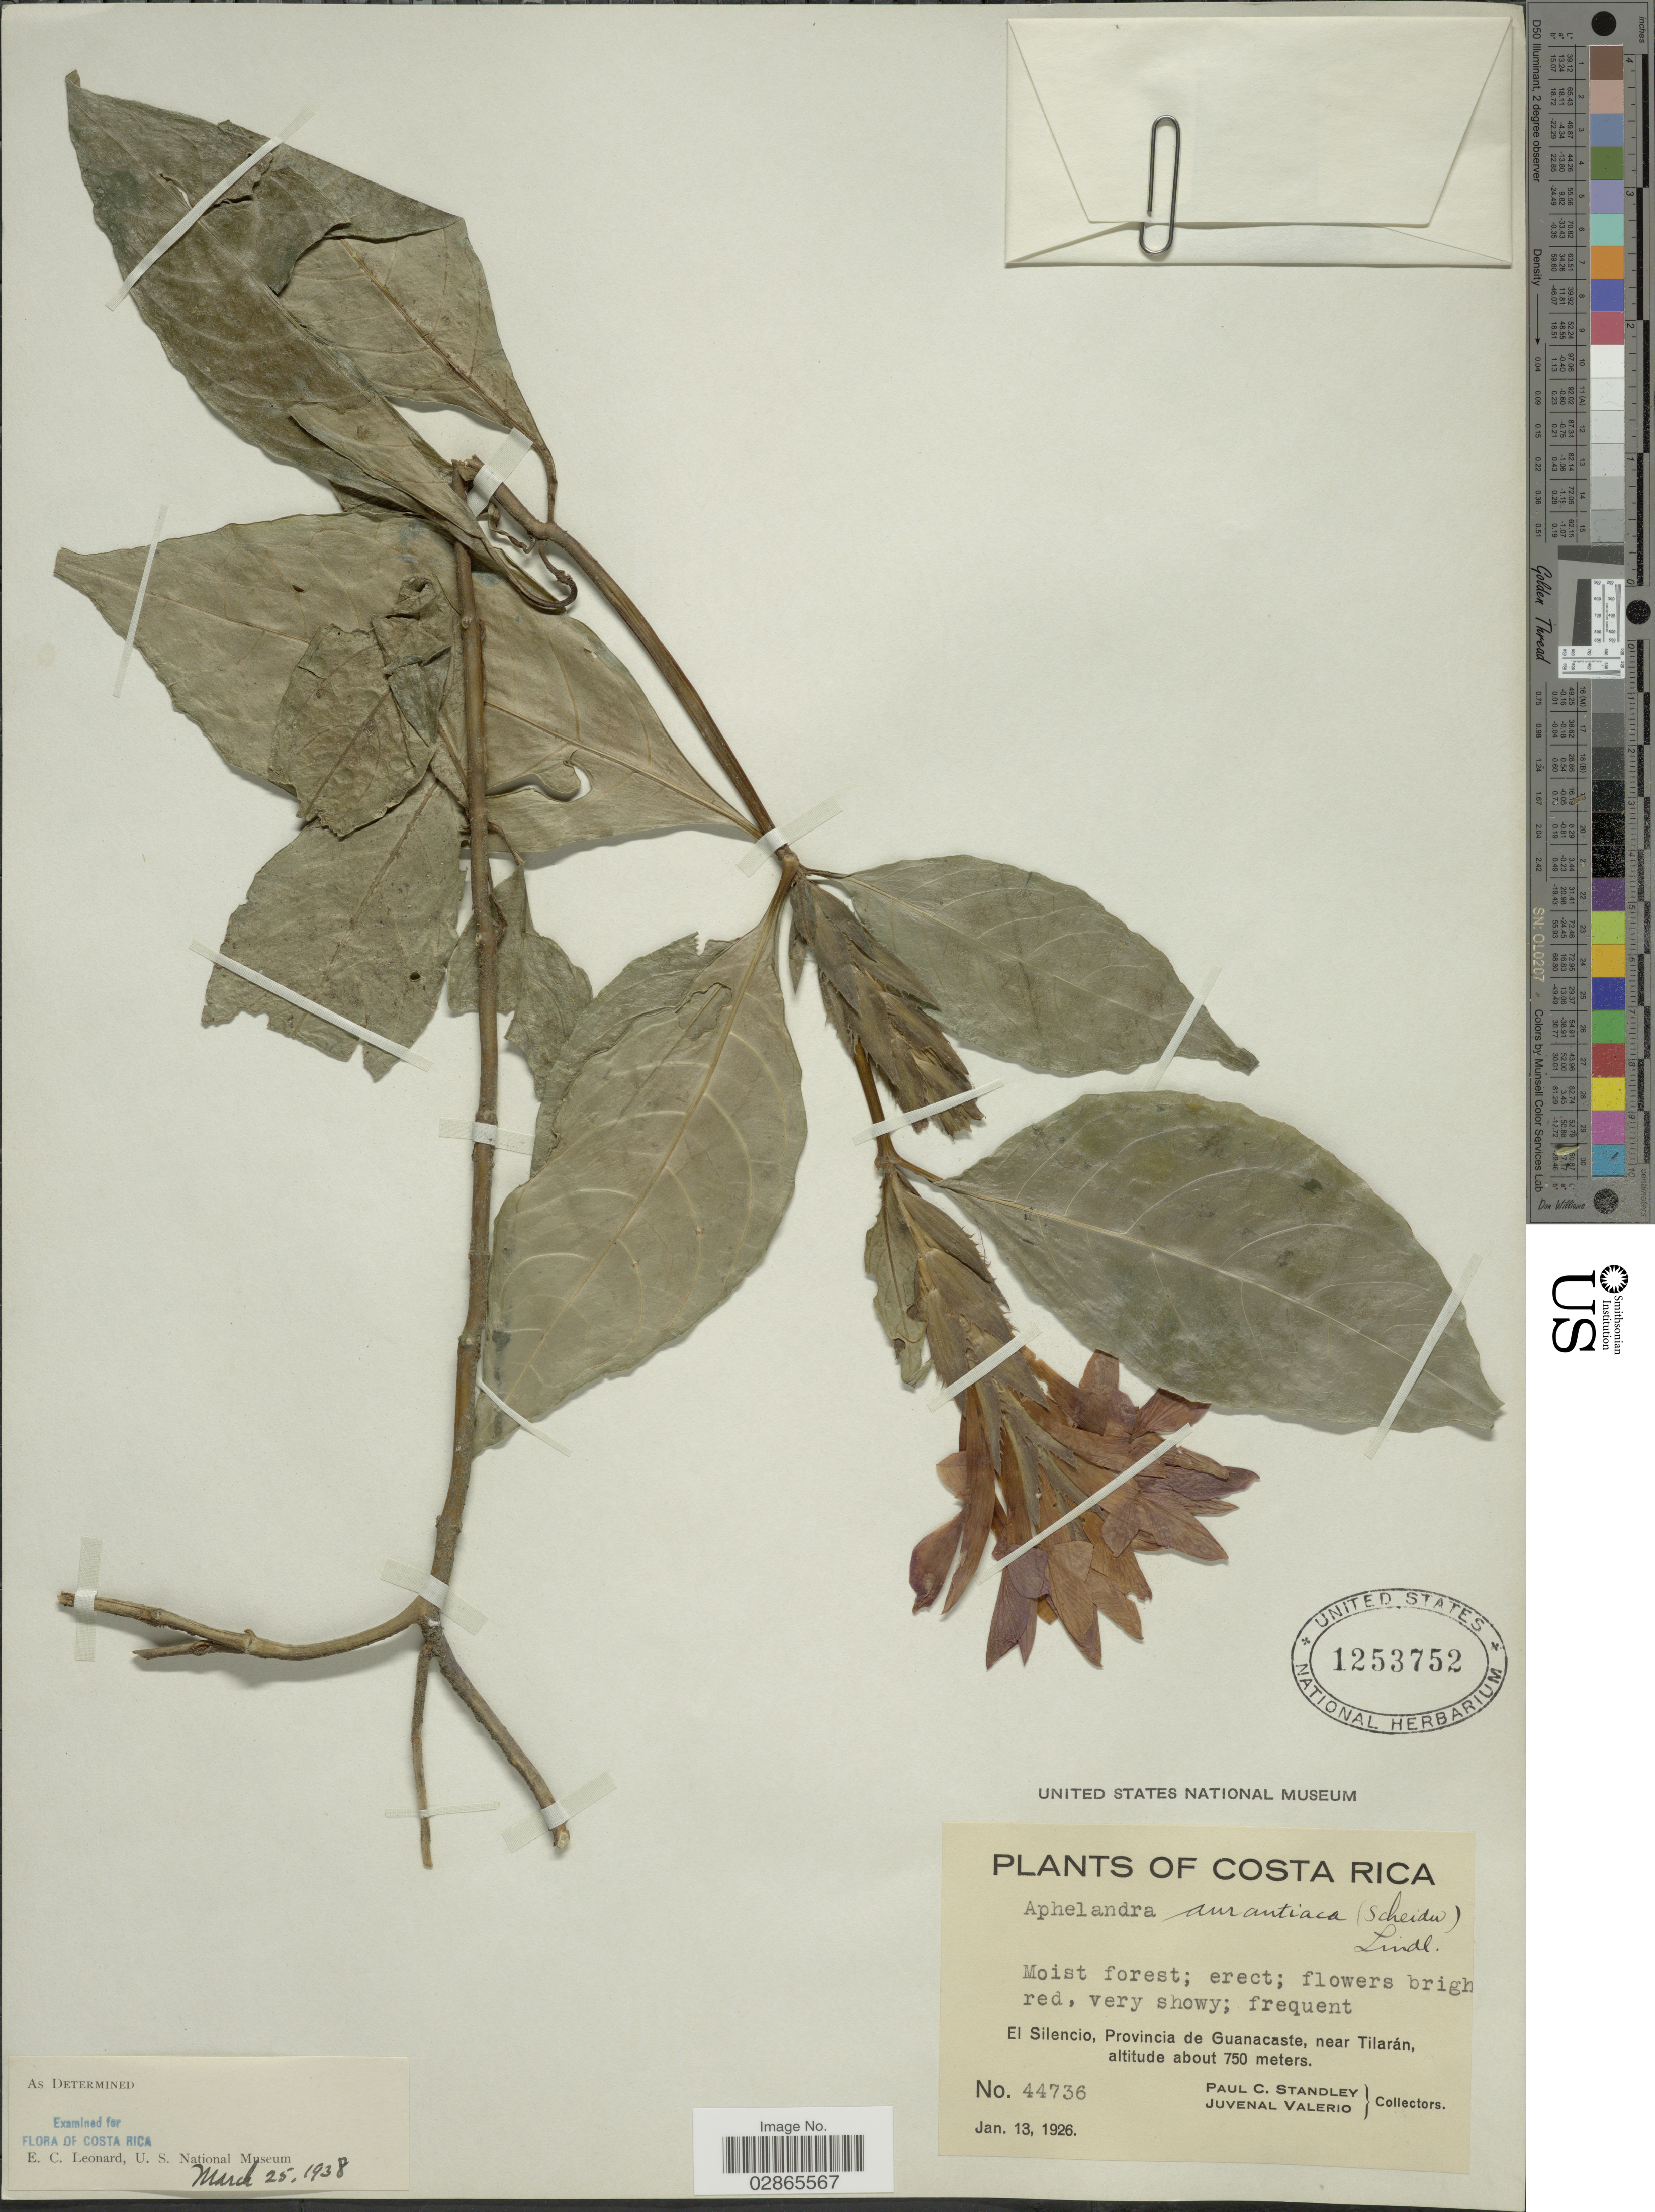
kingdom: Plantae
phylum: Tracheophyta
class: Magnoliopsida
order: Lamiales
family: Acanthaceae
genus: Aphelandra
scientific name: Aphelandra aurantiaca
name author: (Scheidw.) Lindl.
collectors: P. C. Standley & J. Valerio R.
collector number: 44736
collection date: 1926-01-13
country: Costa Rica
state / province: Guanacaste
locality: El Silencio, near Tilarán.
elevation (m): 750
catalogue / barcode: US 1253752